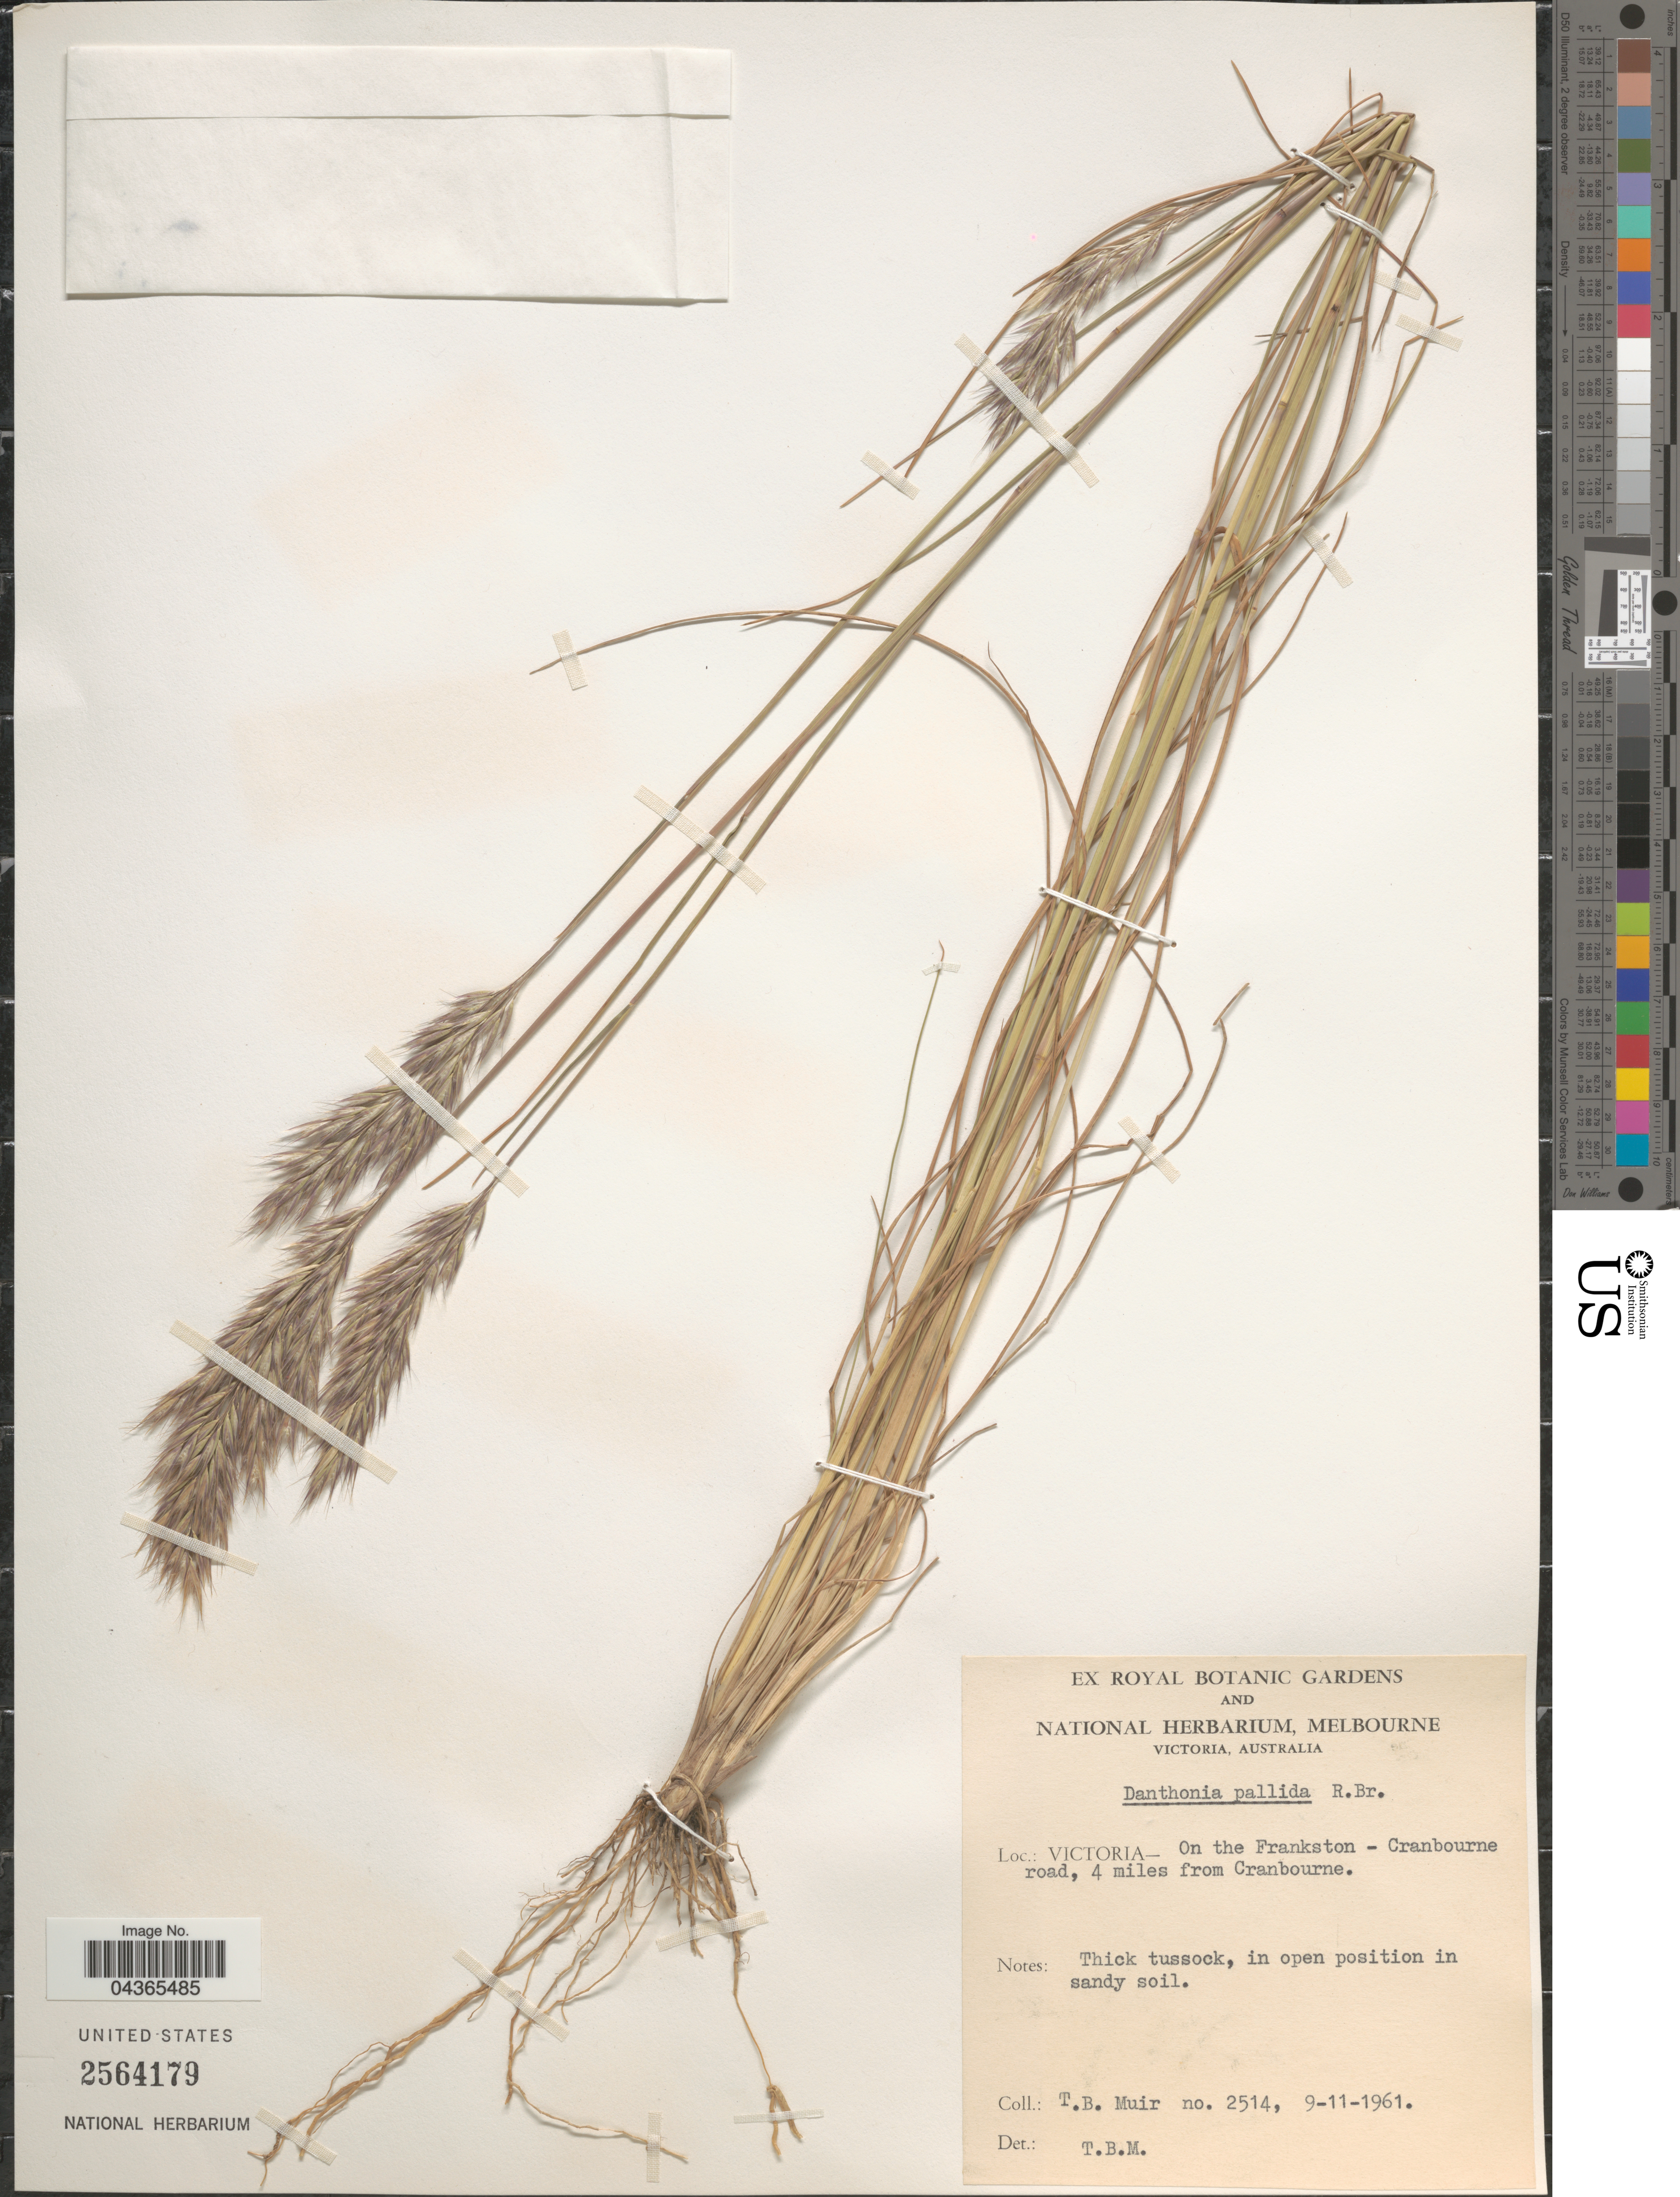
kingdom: Plantae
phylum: Tracheophyta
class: Liliopsida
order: Poales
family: Poaceae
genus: Rytidosperma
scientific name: Rytidosperma pallidum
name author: (R. Br.) A.M. Humphreys & H.P. Linder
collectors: T. Muir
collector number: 2514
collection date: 1961-11-09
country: Australia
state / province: Victoria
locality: Victoria- On the Frankston - Cranbourne road, 4 miles from Cranbourne. Thick tussock, in open position in sandy soil.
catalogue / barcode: US 2564179